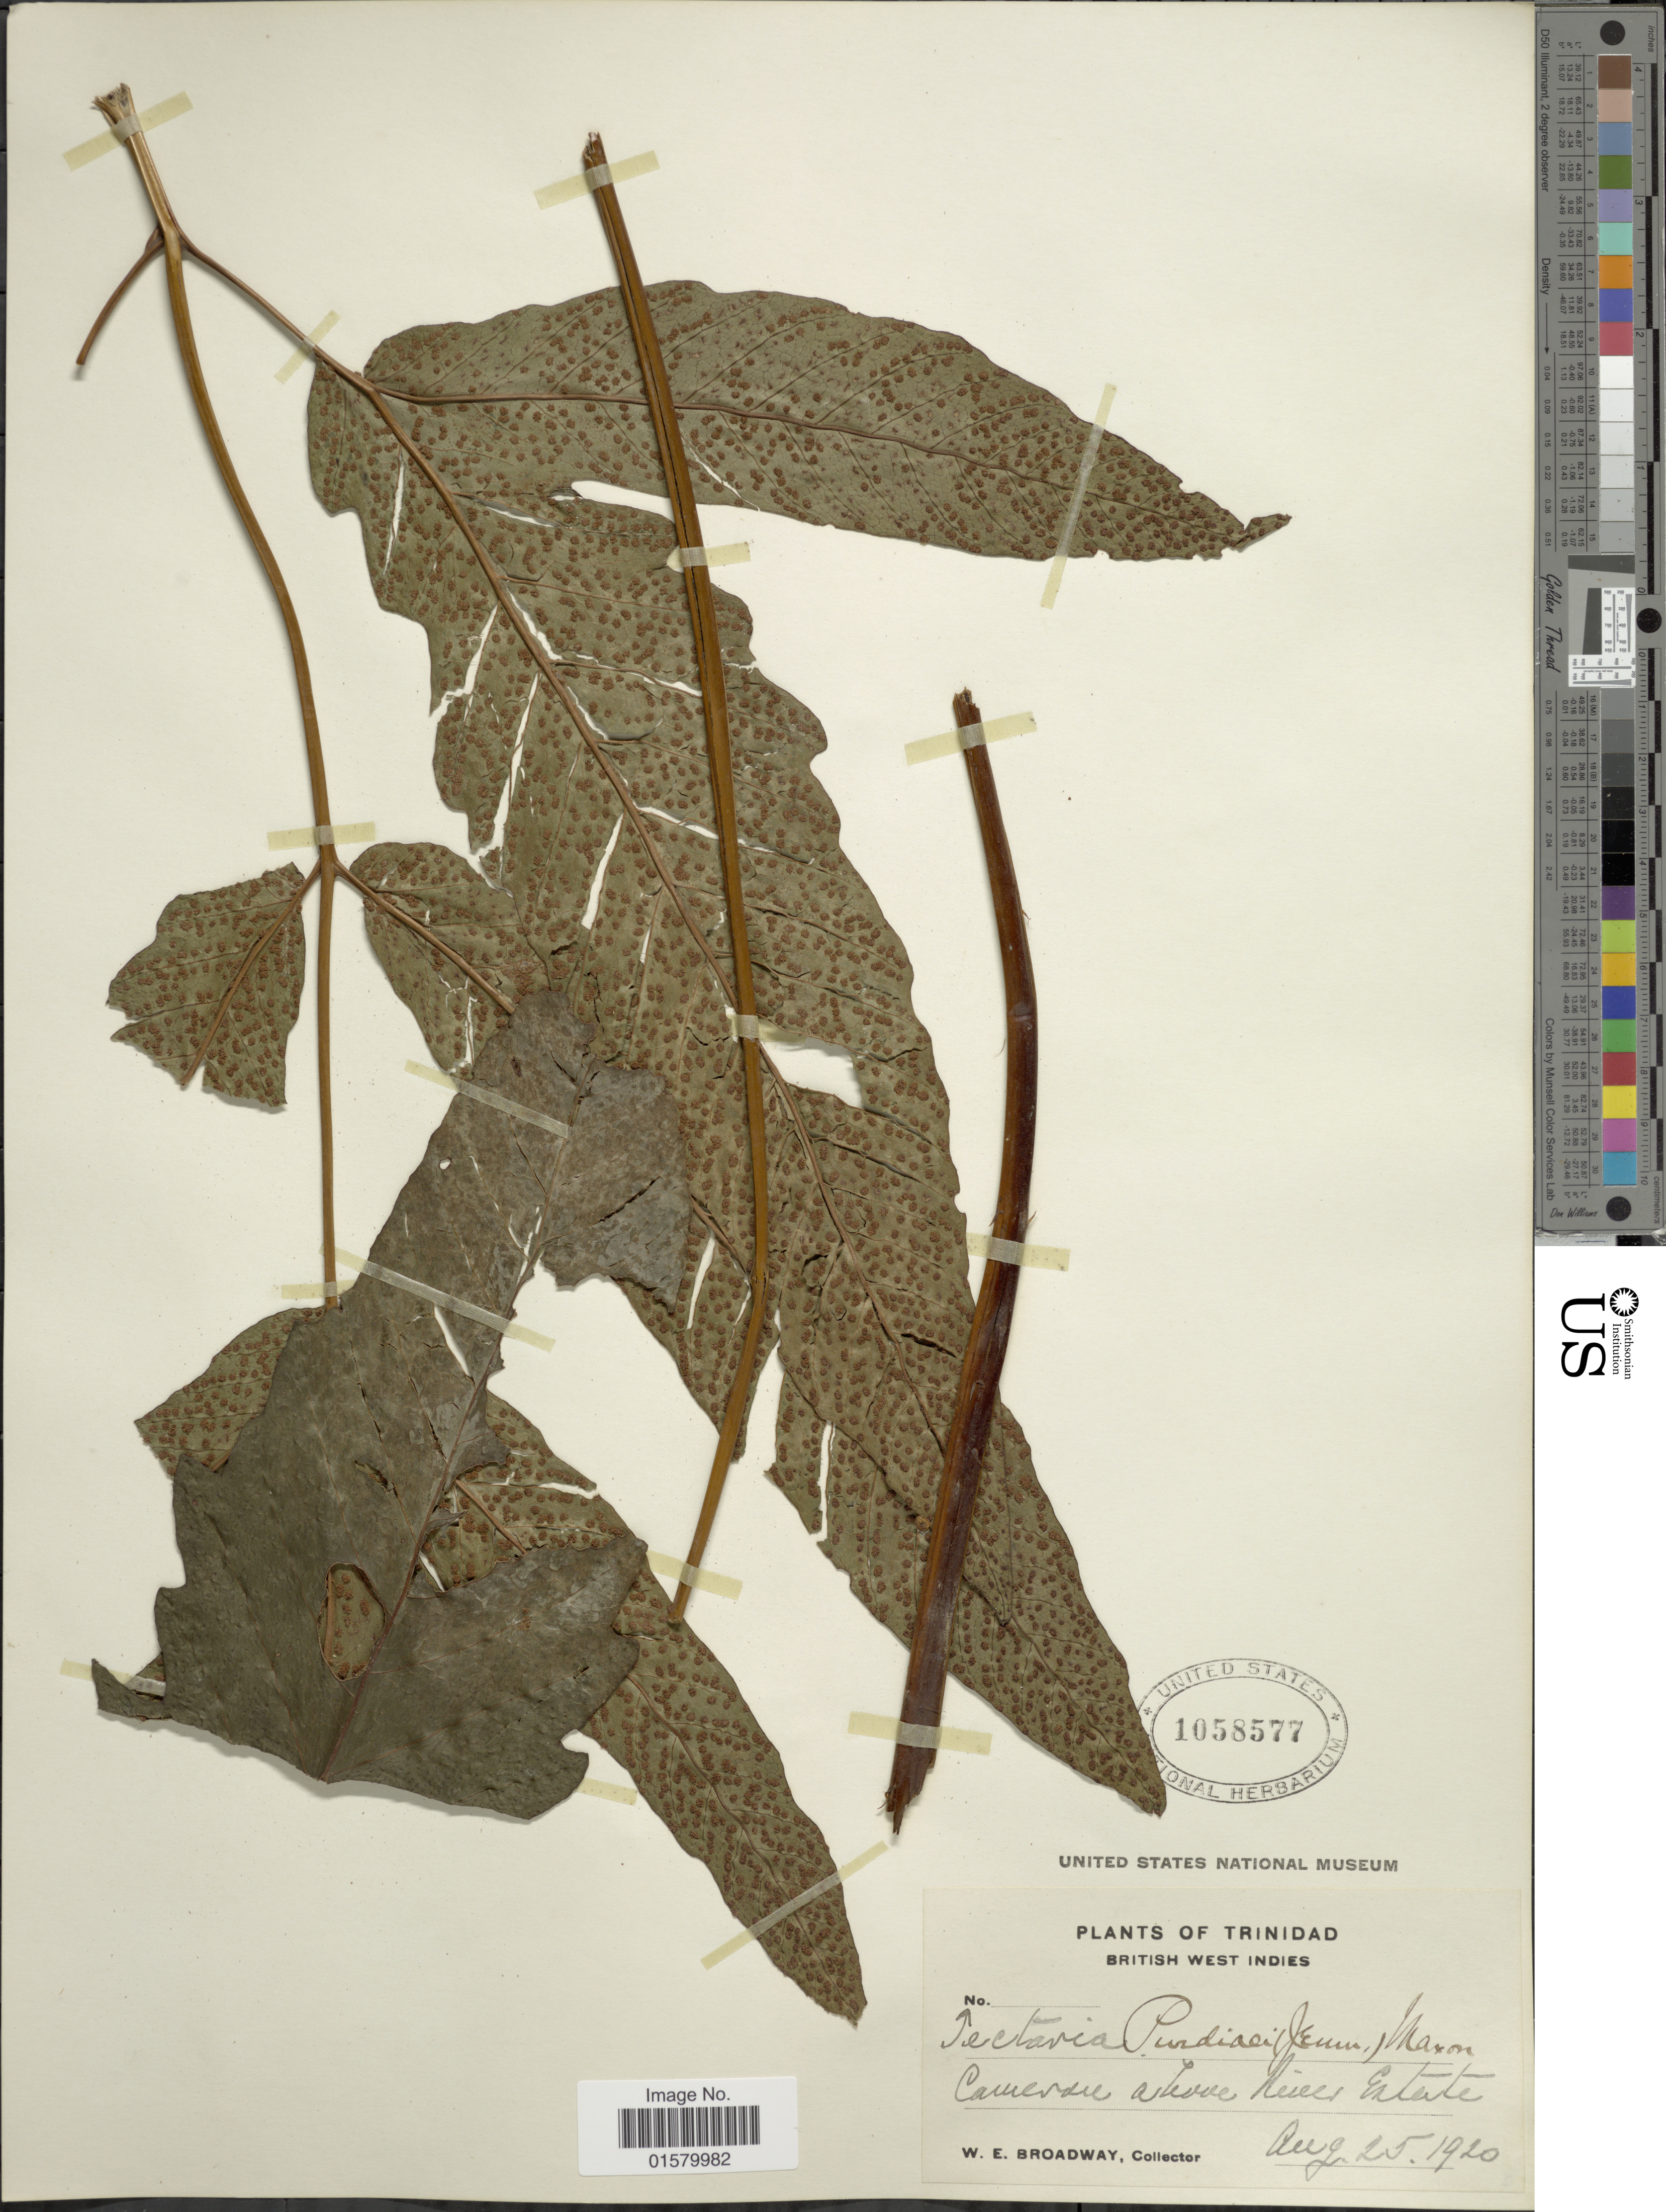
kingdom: Plantae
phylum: Tracheophyta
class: Polypodiopsida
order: Polypodiales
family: Tectariaceae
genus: Tectaria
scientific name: Tectaria trifoliata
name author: (L.) Cav.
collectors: W. E. Broadway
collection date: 1920-08-25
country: Trinidad and Tobago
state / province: Trinidad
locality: British West Indies, Cameron above River Estate.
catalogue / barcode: US 1058577